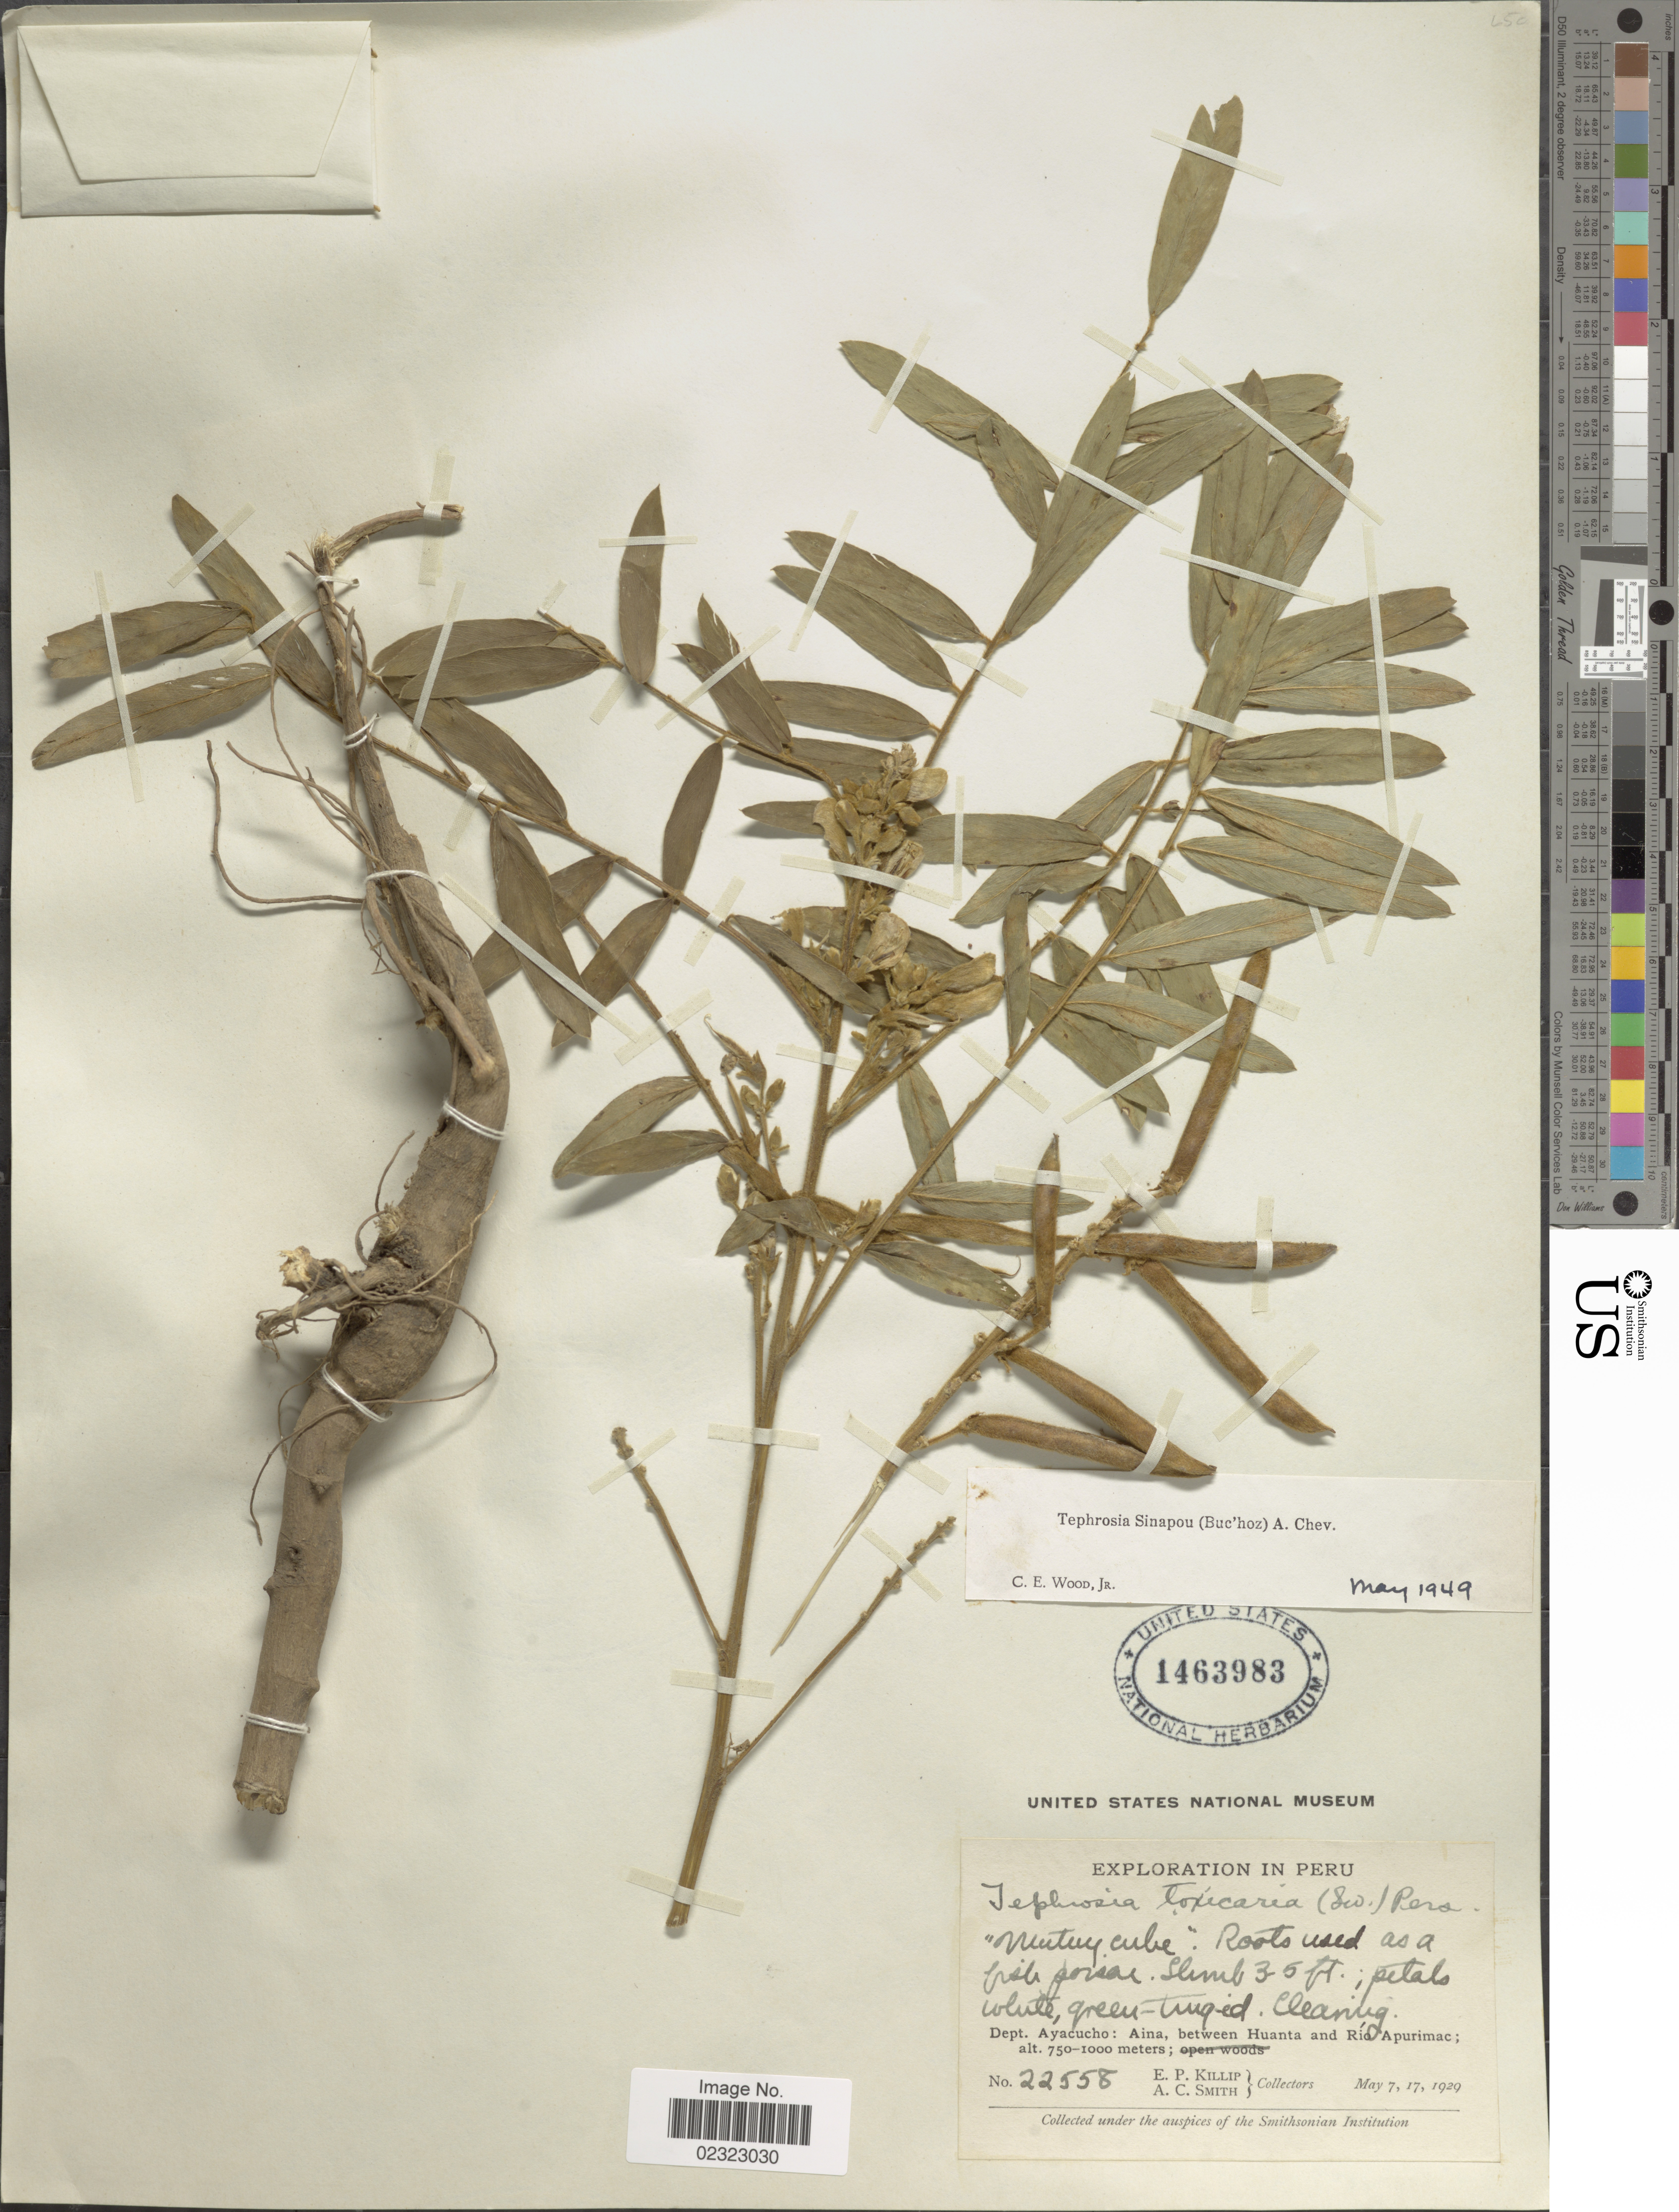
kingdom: Plantae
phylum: Tracheophyta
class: Magnoliopsida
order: Fabales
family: Fabaceae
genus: Tephrosia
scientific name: Tephrosia sinapou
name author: (Buc'hoz) A. Chev.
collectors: E. P. Killip & A. C. Smith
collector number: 22558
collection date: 1929-05-07/1929-05-17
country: Peru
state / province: Ayacucho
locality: Aina, between Huanta and Río Apurimac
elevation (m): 750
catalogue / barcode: US 1463983